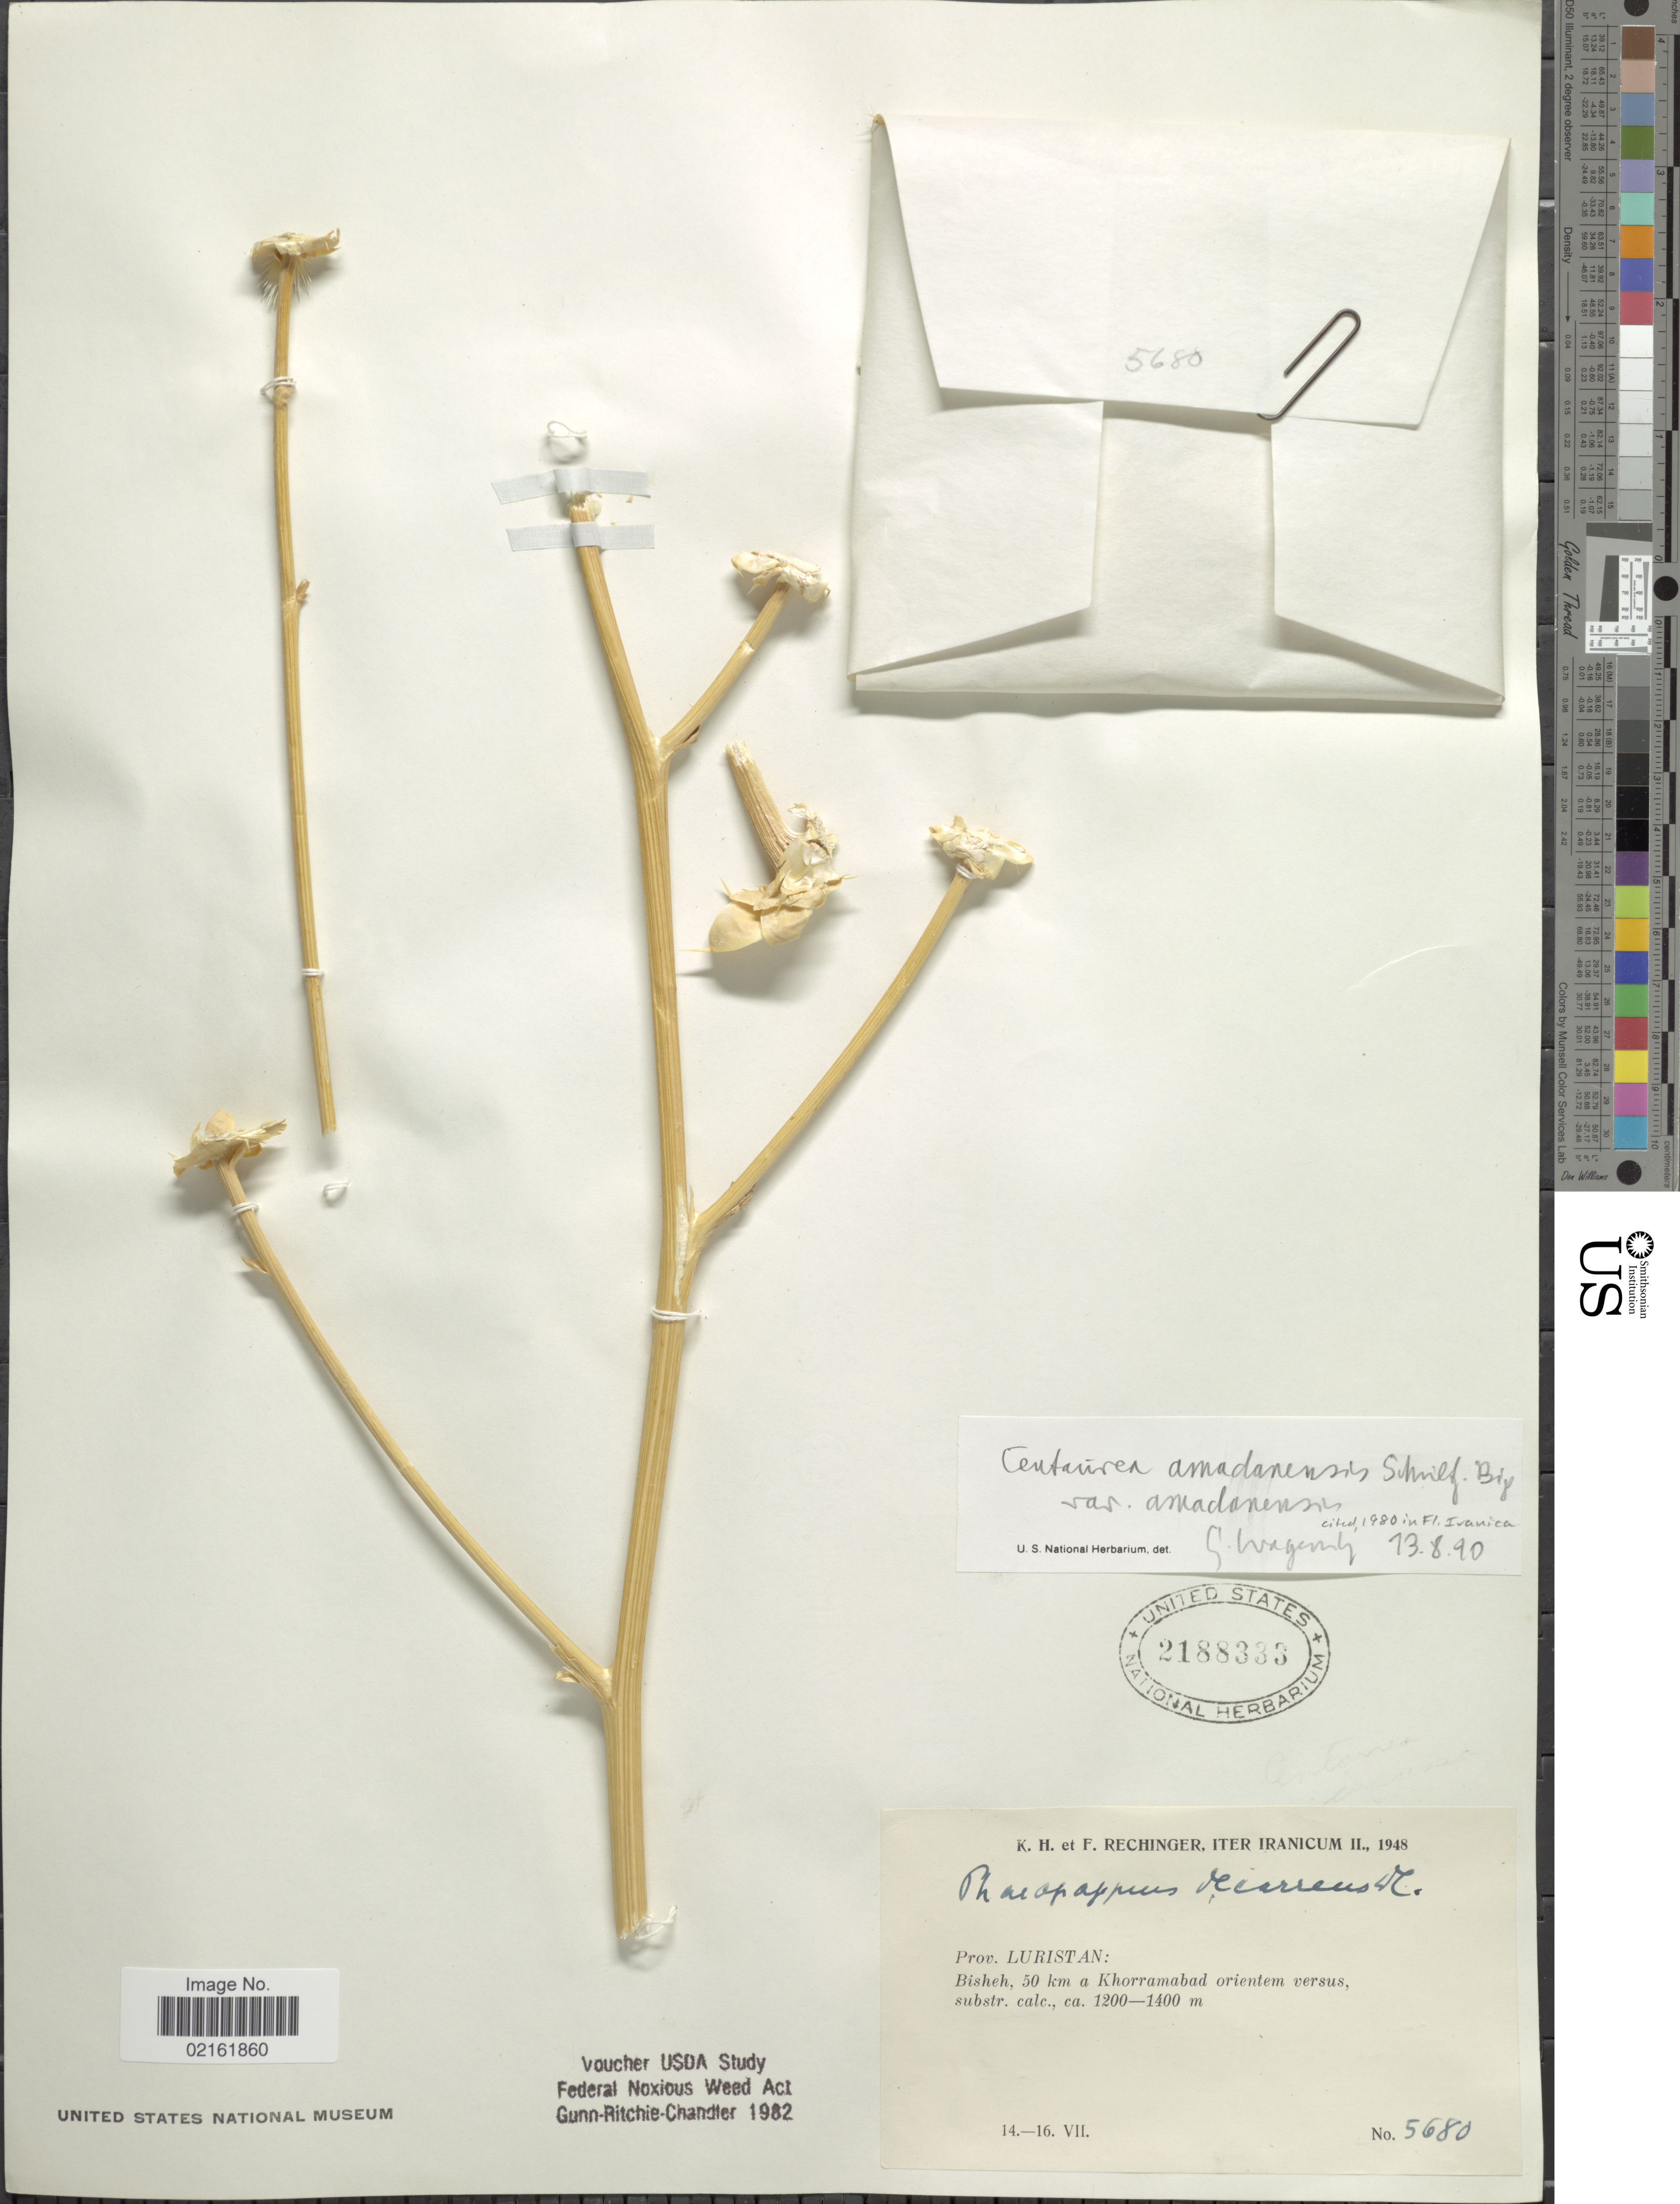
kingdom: Plantae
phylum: Tracheophyta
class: Magnoliopsida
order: Asterales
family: Asteraceae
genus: Centaurea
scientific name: Centaurea amadanensis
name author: Sch. Bip.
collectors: K. H. Rechinger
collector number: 5680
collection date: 1948-07-14/1948-07-16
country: Iran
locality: Prov. Kuristan, Bisheh, 50 km a Khorramabad orientem versus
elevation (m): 1200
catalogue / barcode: US 2188333